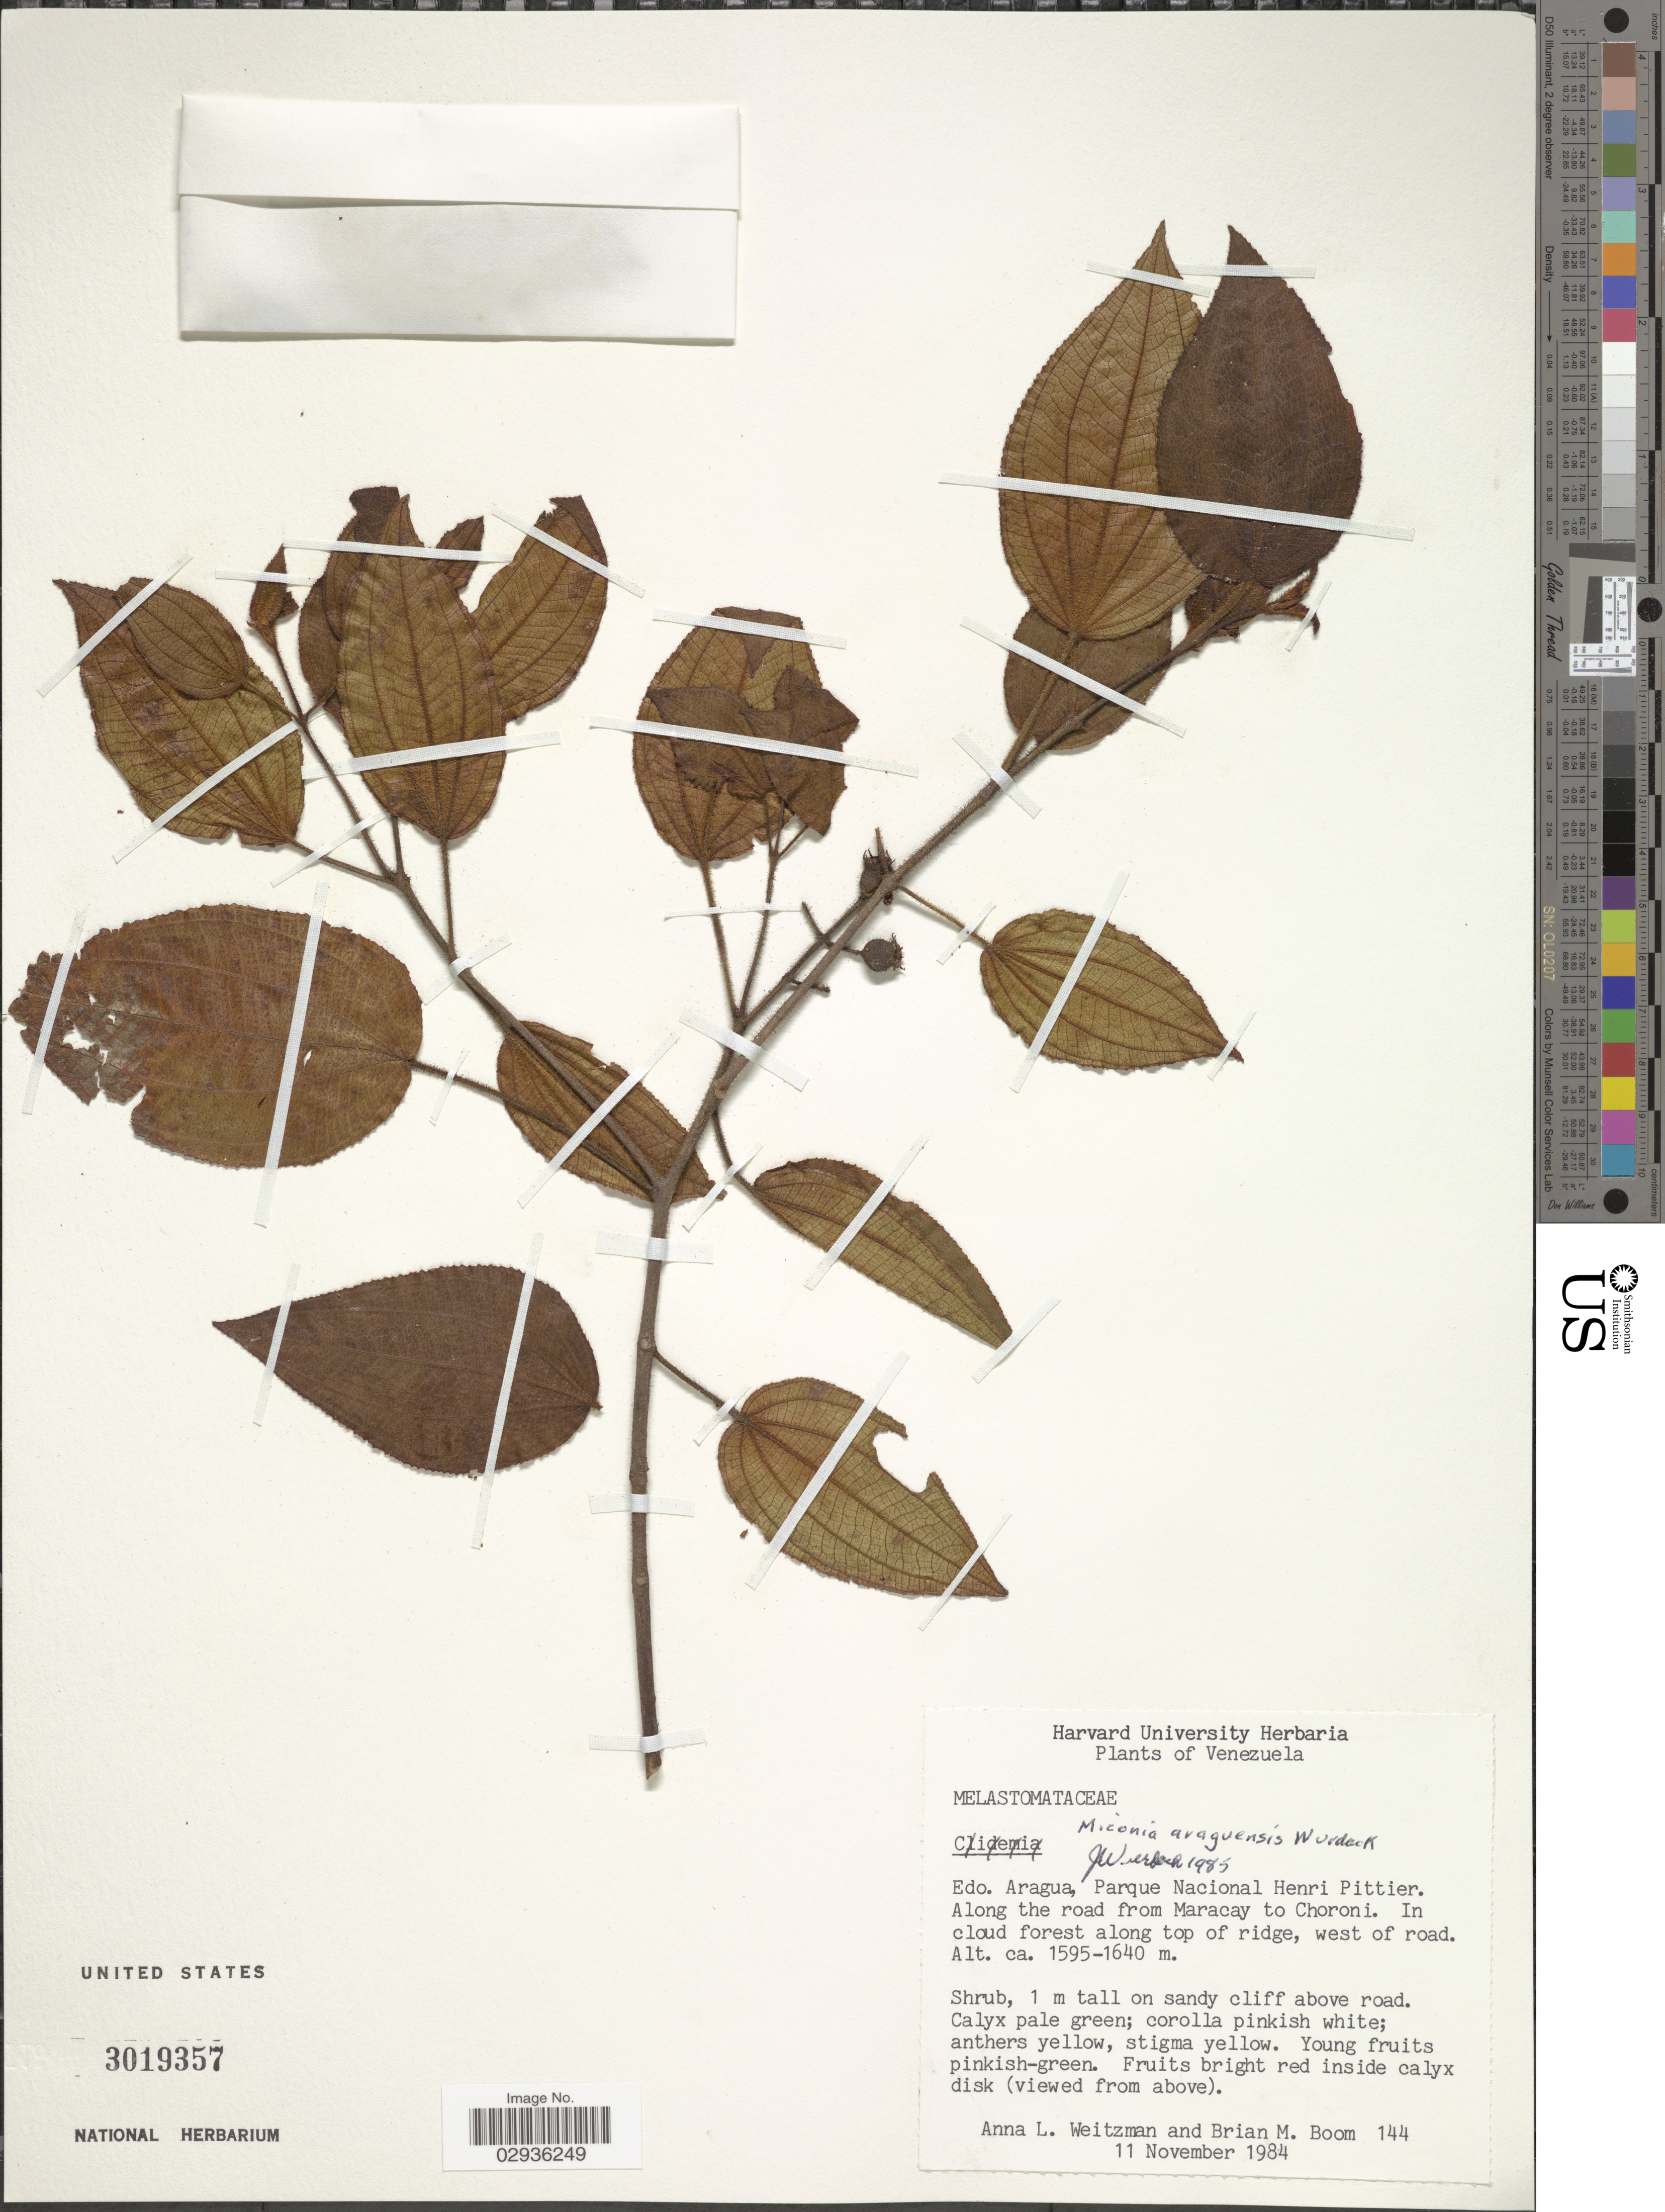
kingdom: Plantae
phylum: Tracheophyta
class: Magnoliopsida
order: Myrtales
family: Melastomataceae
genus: Miconia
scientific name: Miconia araguensis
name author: Wurdack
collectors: A. L. Weitzman & B. M. Boom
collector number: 144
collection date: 1984-11-11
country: Venezuela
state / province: Aragua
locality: Parque Nacional Henri Pittier. Along the road from Maracay to Choroni. In cloud forest along top of ridge, west of road.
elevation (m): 1595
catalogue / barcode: US 3019357